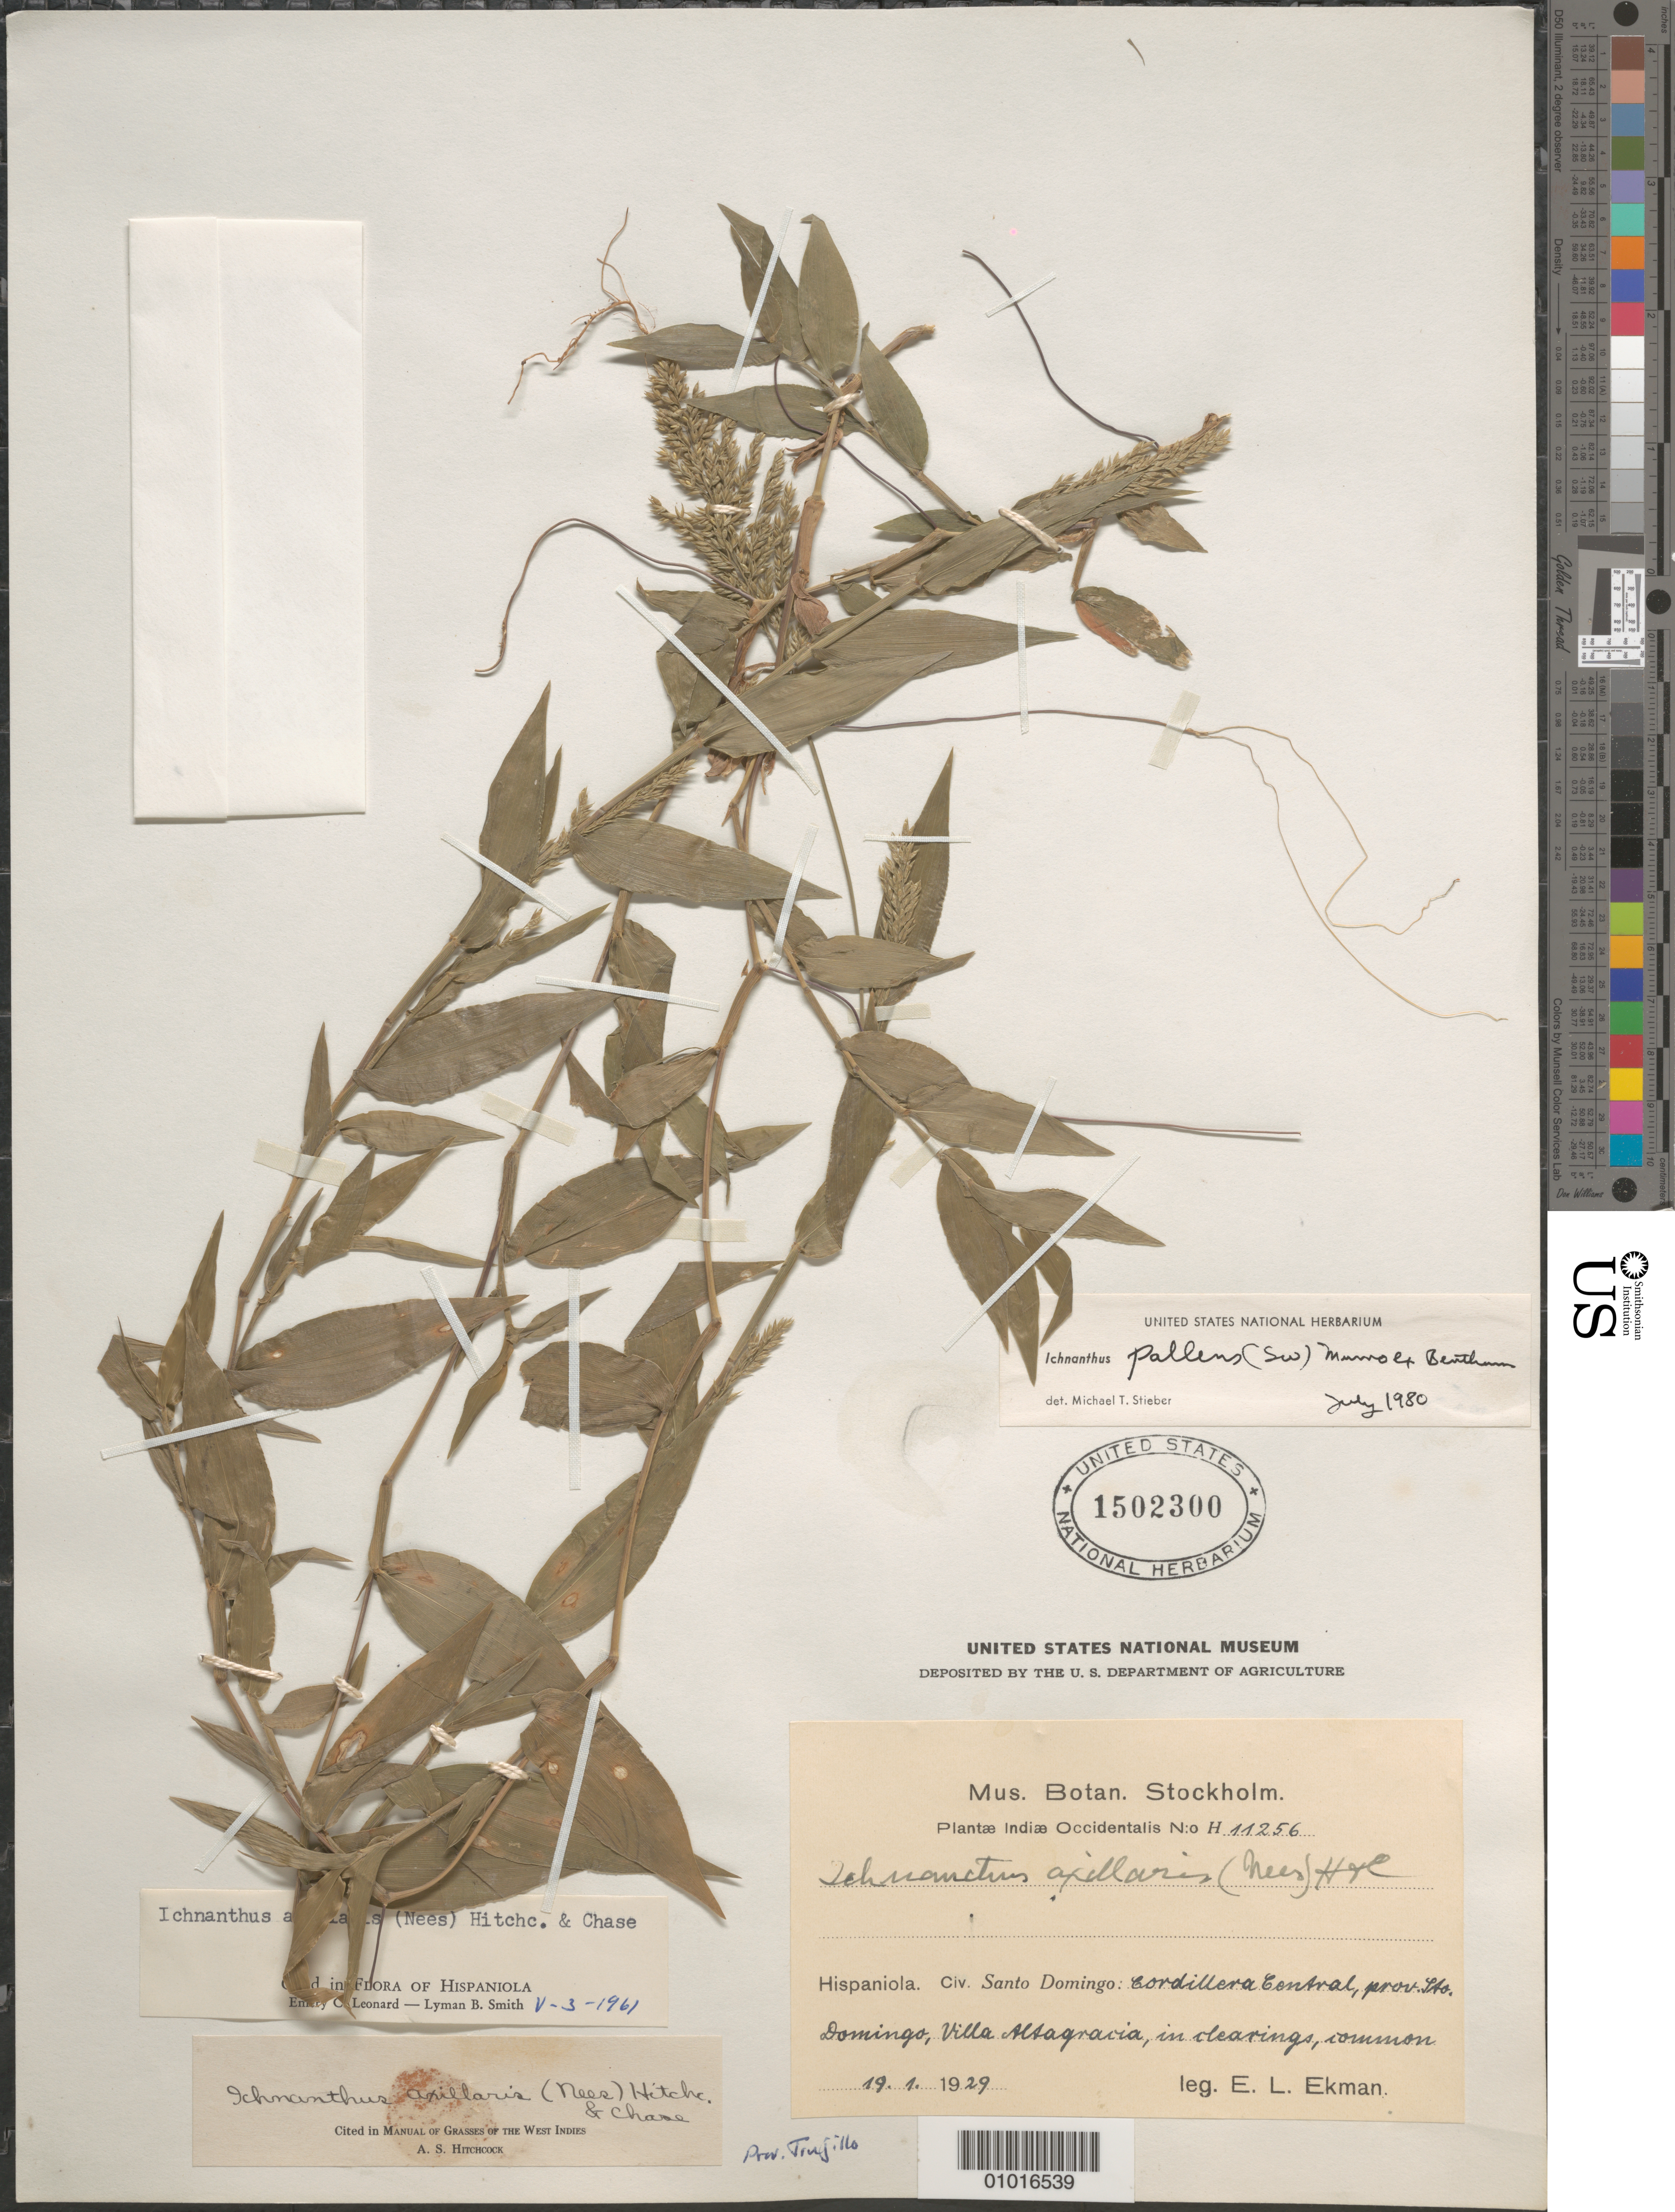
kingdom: Plantae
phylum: Tracheophyta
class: Liliopsida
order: Poales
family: Poaceae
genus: Ichnanthus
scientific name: Ichnanthus pallens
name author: (Sw.) Munro ex Benth.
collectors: E. L. Ekman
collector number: H 11256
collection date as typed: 19 Jan 1929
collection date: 1929-01-19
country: Dominican Republic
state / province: La Vega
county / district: Santo Domingo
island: Hispaniola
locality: Cordillera Central, Villa Altagracia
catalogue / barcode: US 1502300